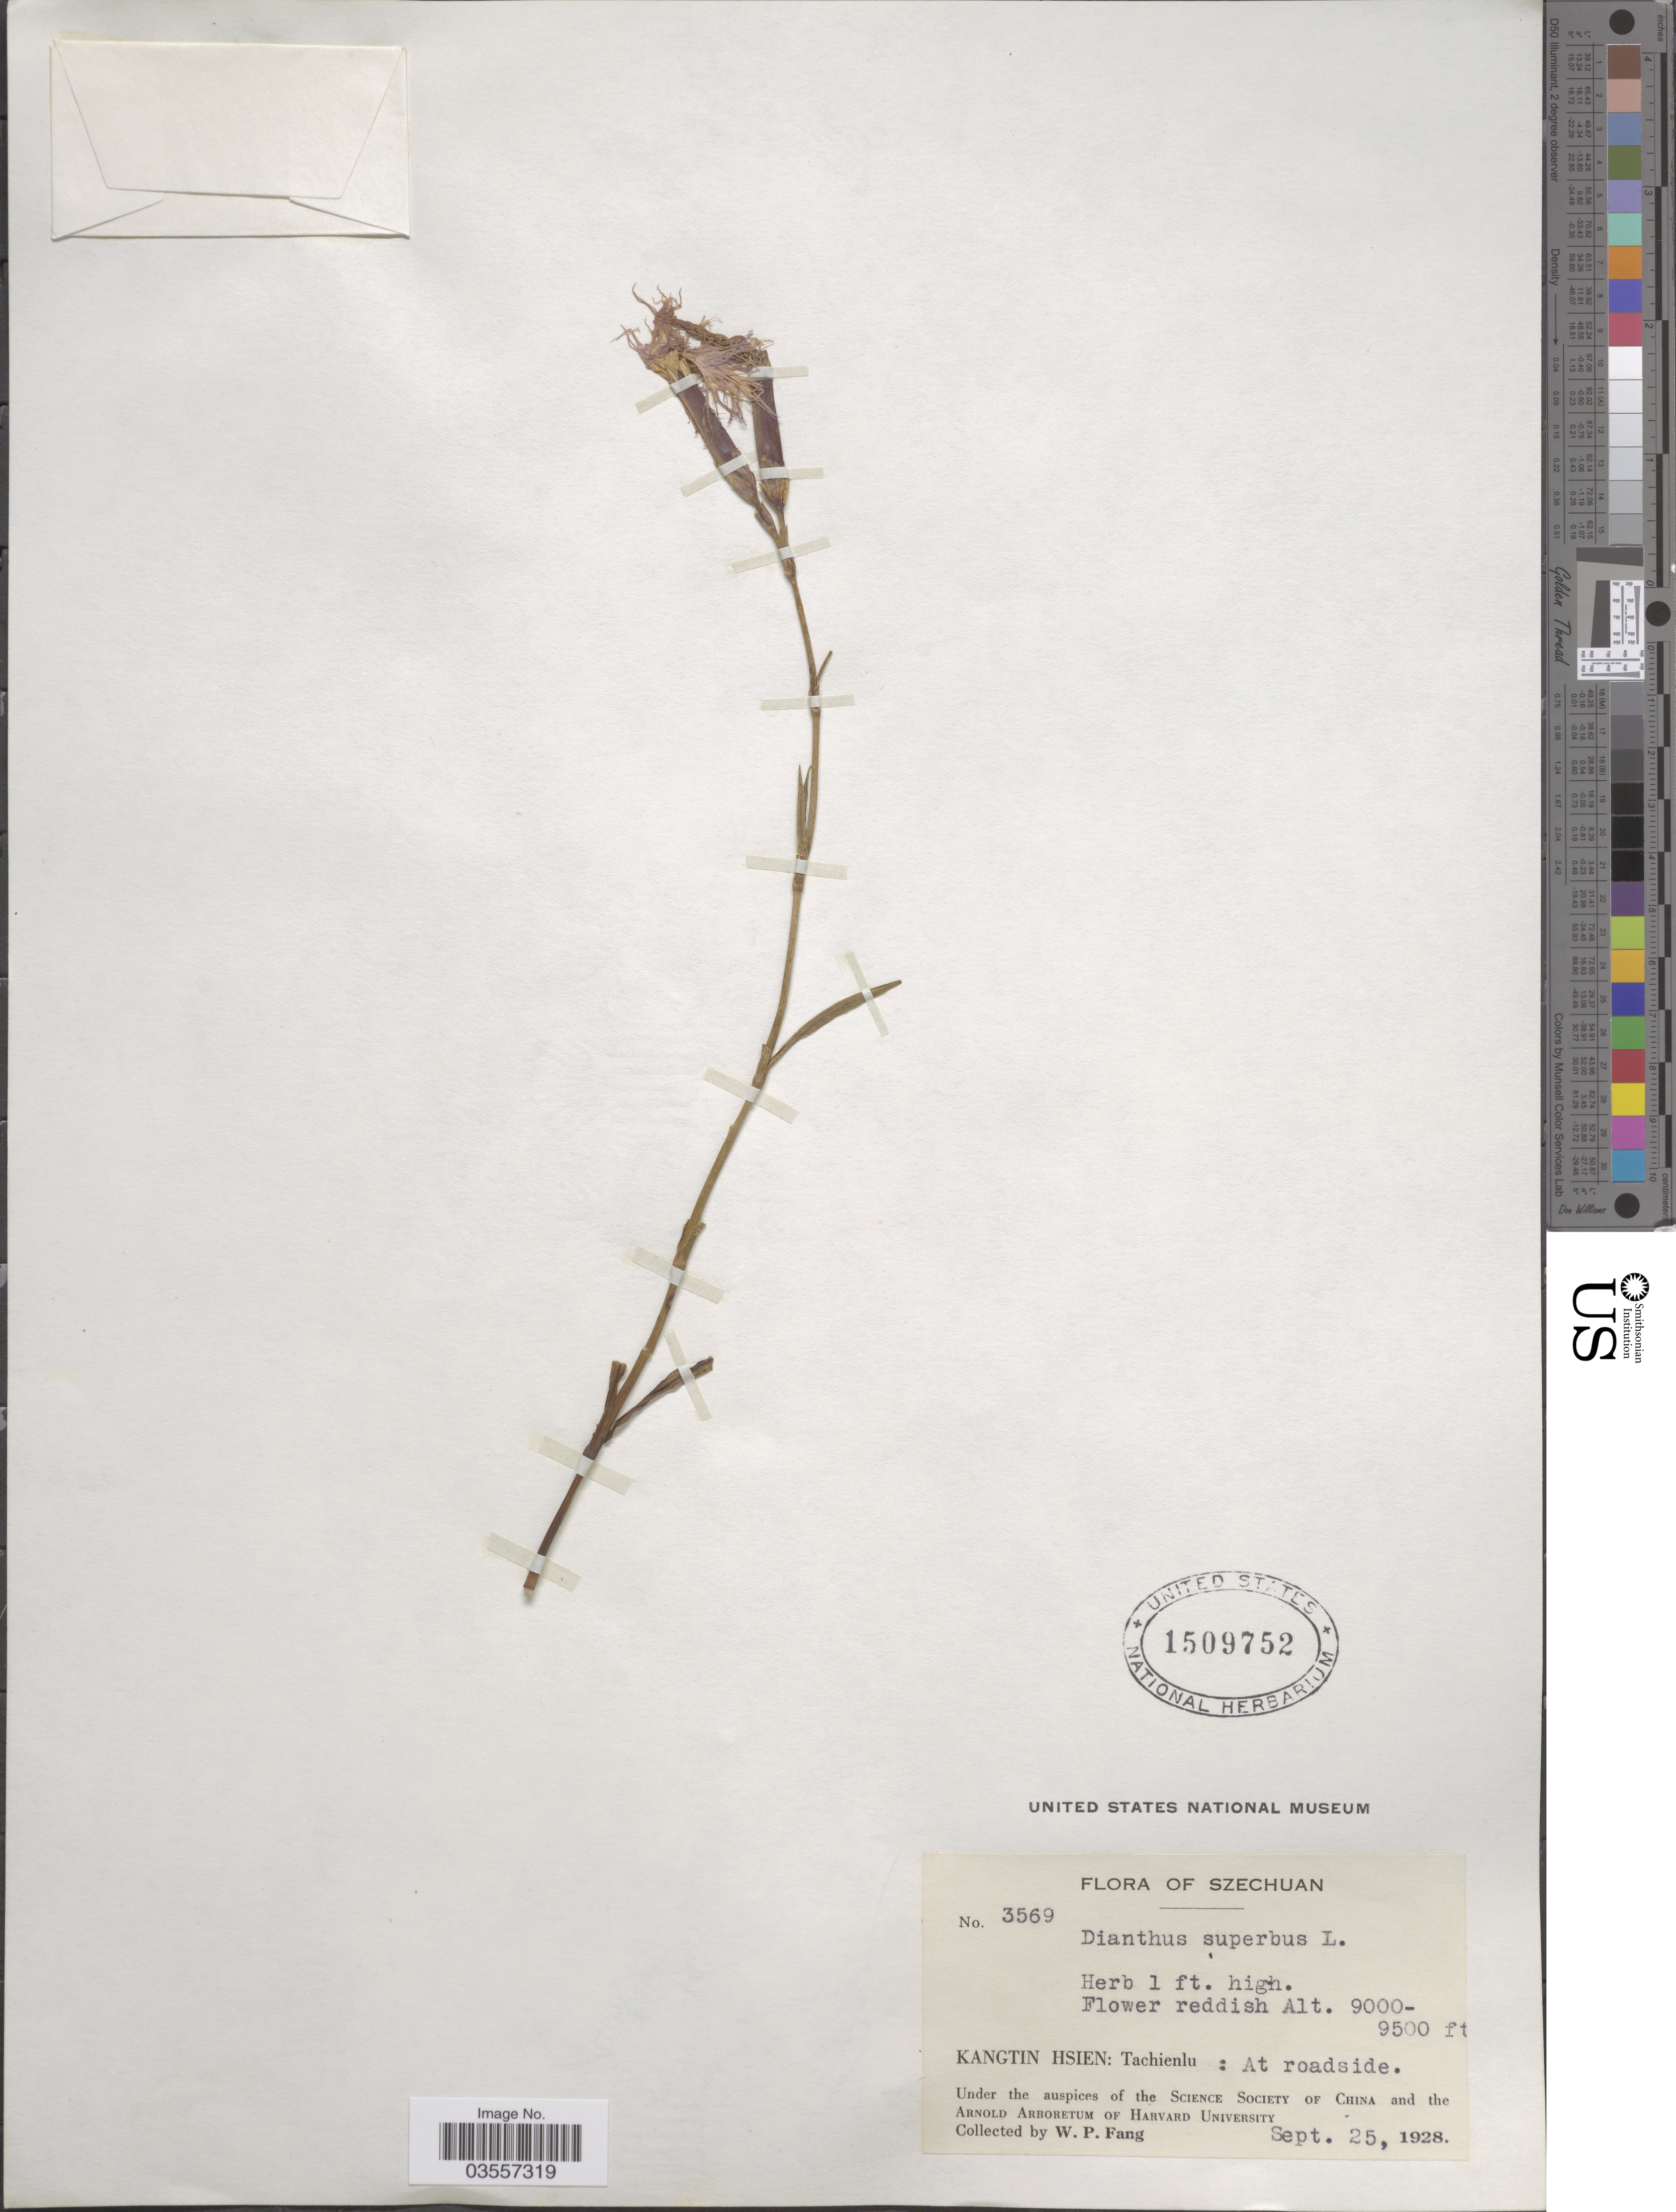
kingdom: Plantae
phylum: Tracheophyta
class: Magnoliopsida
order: Caryophyllales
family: Caryophyllaceae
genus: Dianthus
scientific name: Dianthus superbus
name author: L.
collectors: W. P. Fang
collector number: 3569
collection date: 1928-09-25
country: China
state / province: Sichuan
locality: Szechuan. Kangtin Hsien: Tachienlu.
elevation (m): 2743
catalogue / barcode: US 1509752